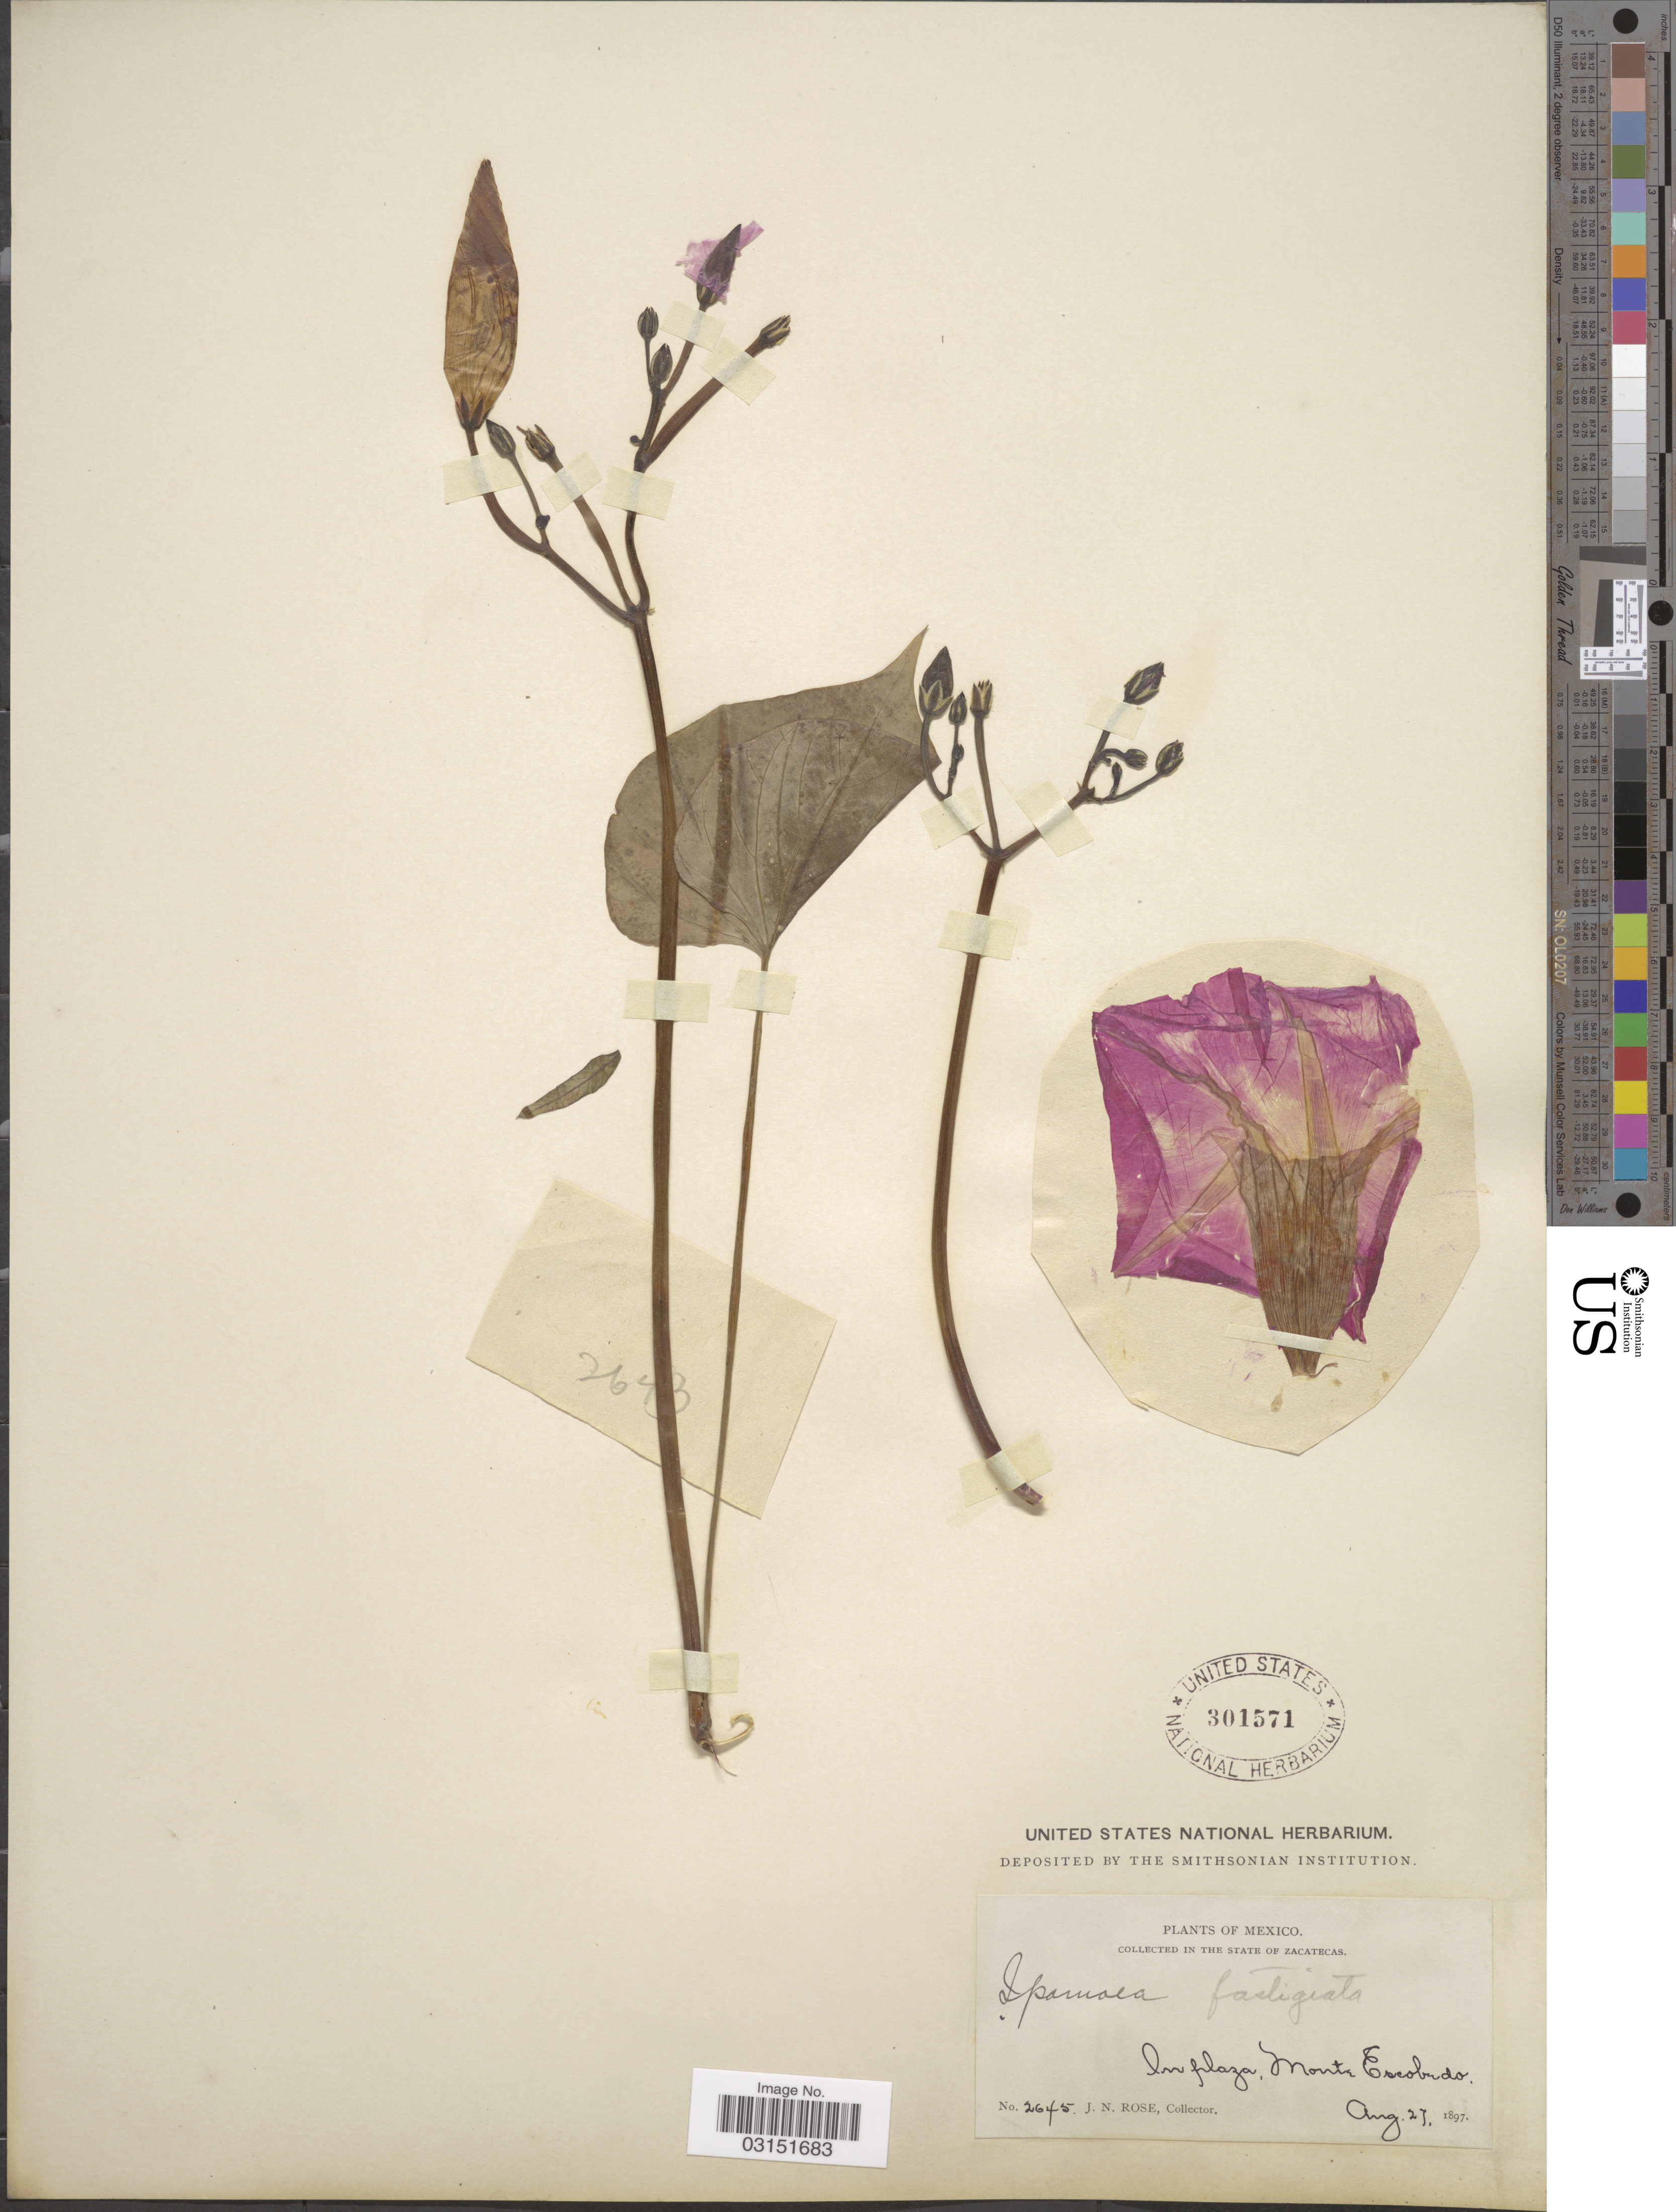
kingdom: Plantae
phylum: Tracheophyta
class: Magnoliopsida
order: Solanales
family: Convolvulaceae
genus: Ipomoea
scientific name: Ipomoea tricolor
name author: Cav.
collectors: J. N. Rose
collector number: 2645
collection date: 1897-08-27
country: Mexico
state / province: Zacatecas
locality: In plaza, Monte Escobedo.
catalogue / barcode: US 301571